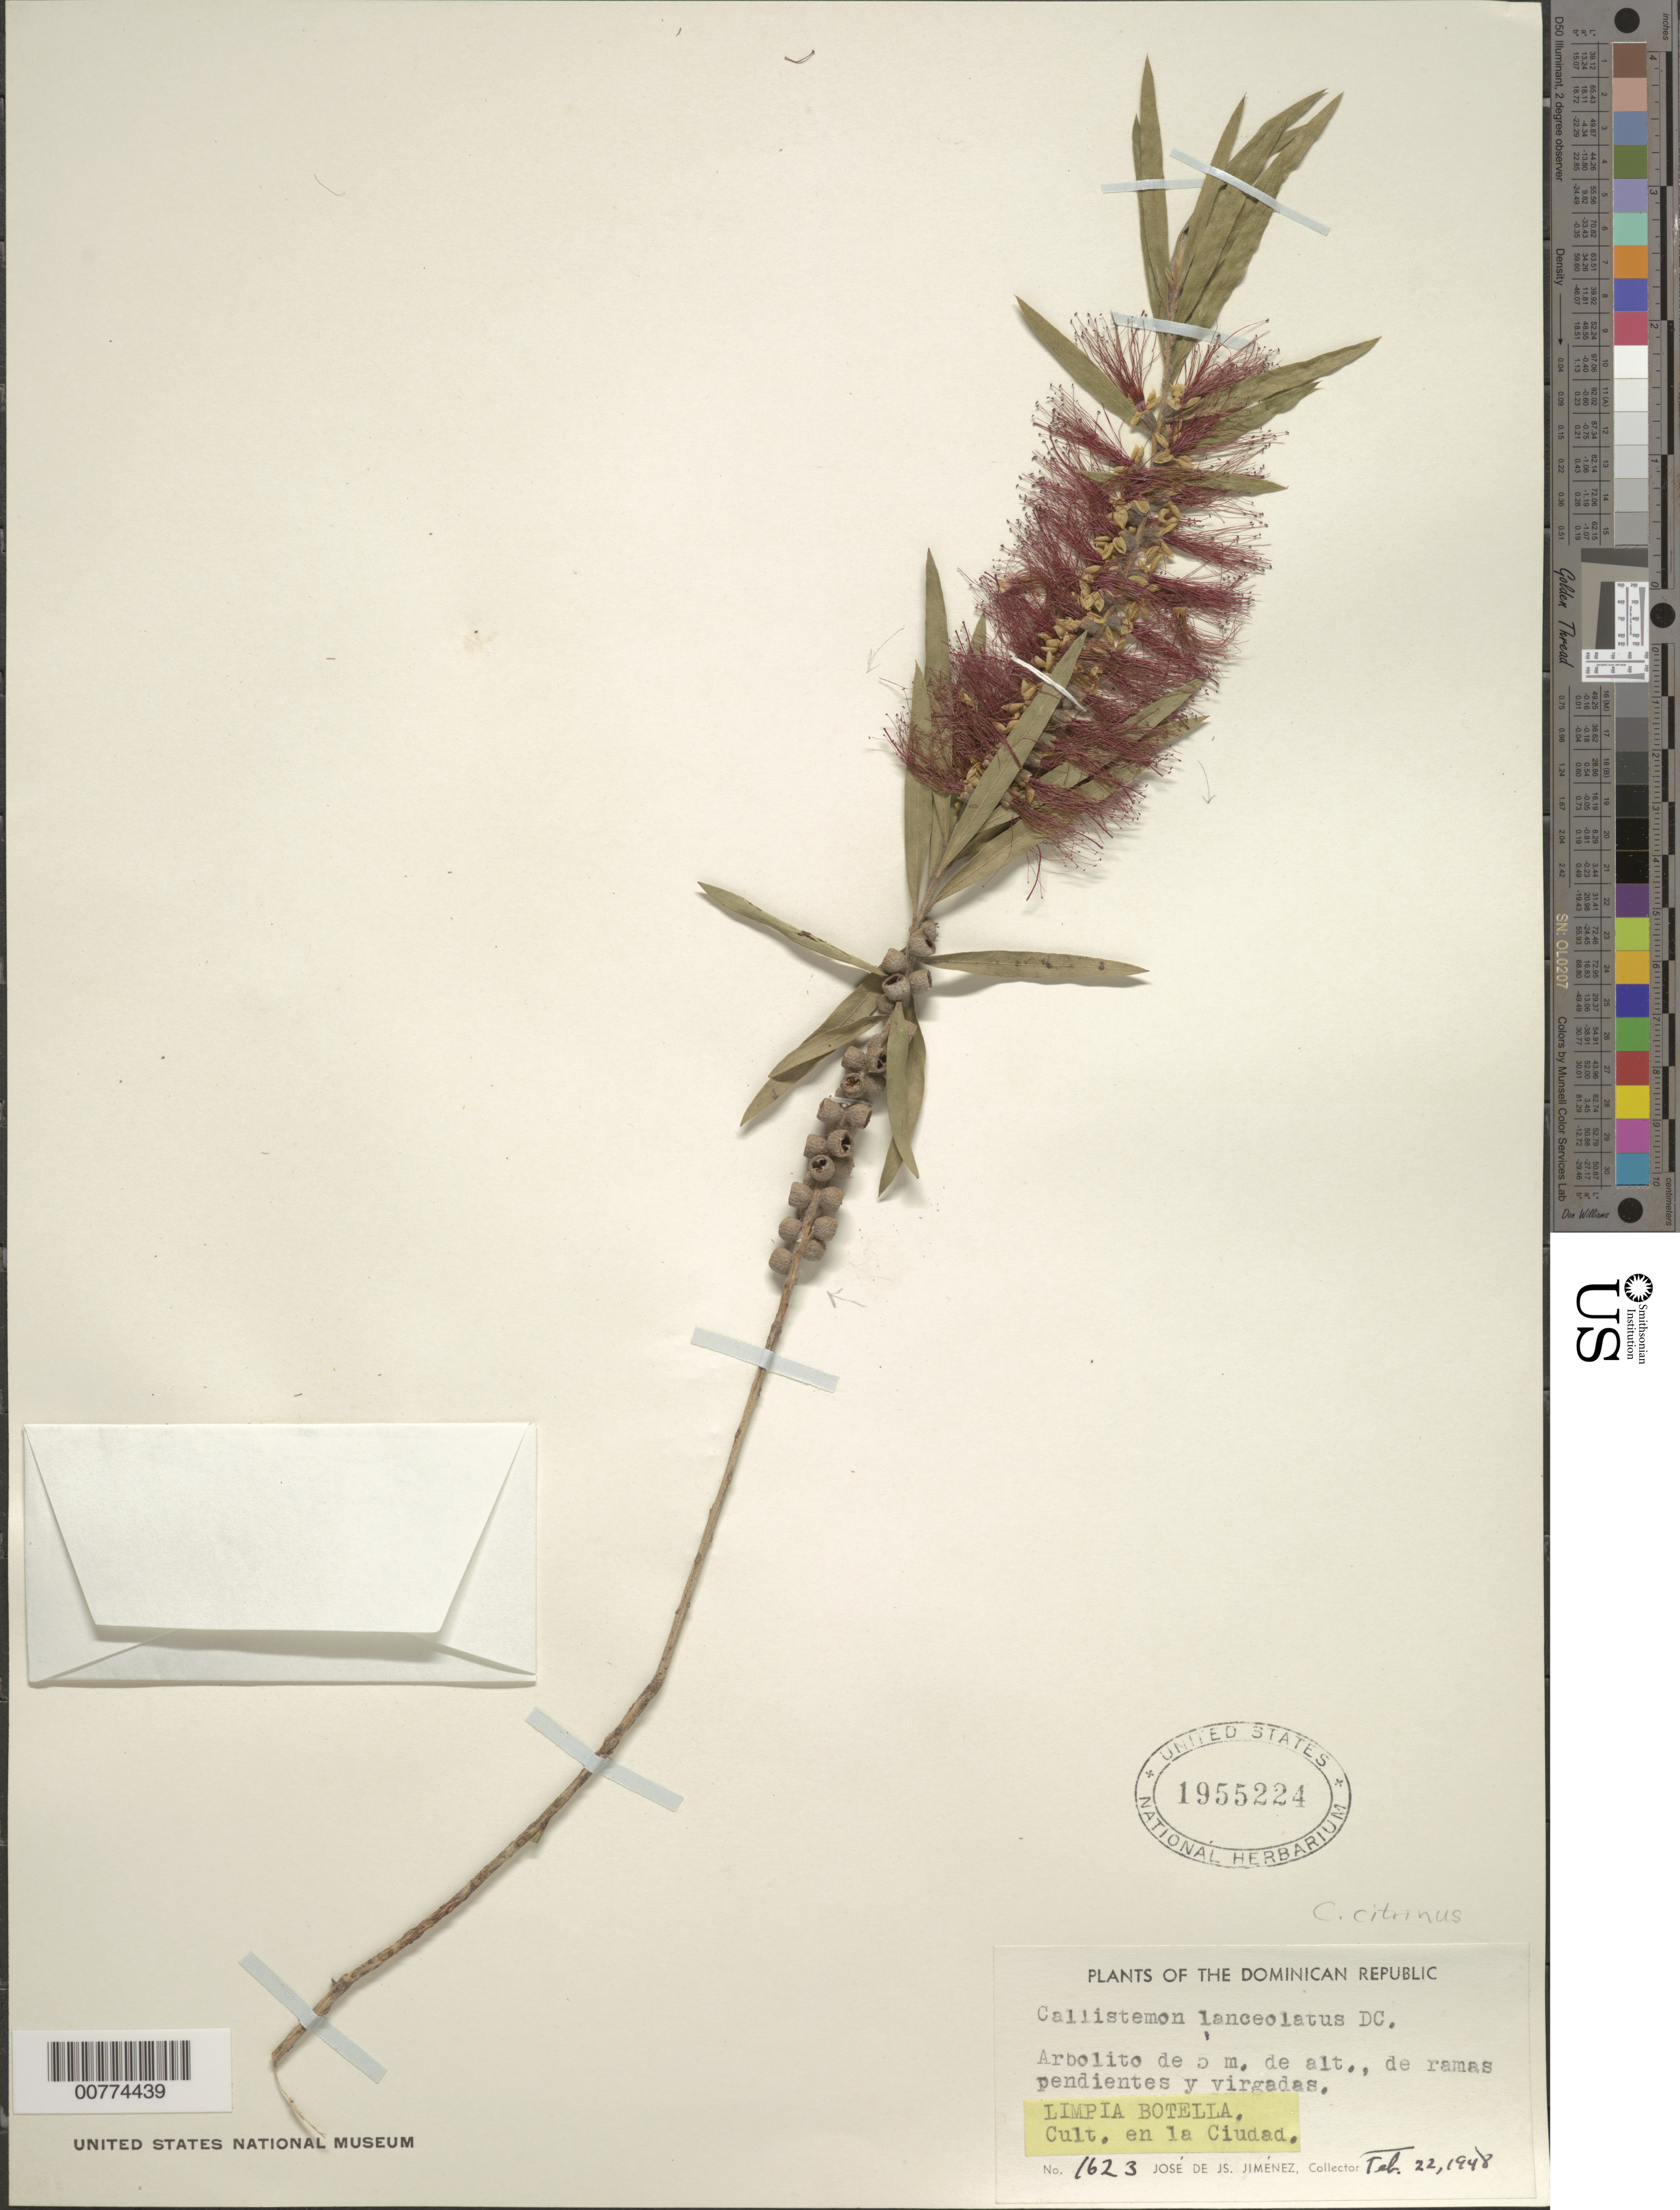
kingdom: Plantae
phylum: Tracheophyta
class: Magnoliopsida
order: Myrtales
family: Myrtaceae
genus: Callistemon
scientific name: Callistemon citrinus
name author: (Curtis) Skeels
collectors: J. J. Jiménez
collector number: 1623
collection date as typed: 22 Feb 1948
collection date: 1948-02-22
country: Dominican Republic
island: Hispaniola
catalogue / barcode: US 1955224